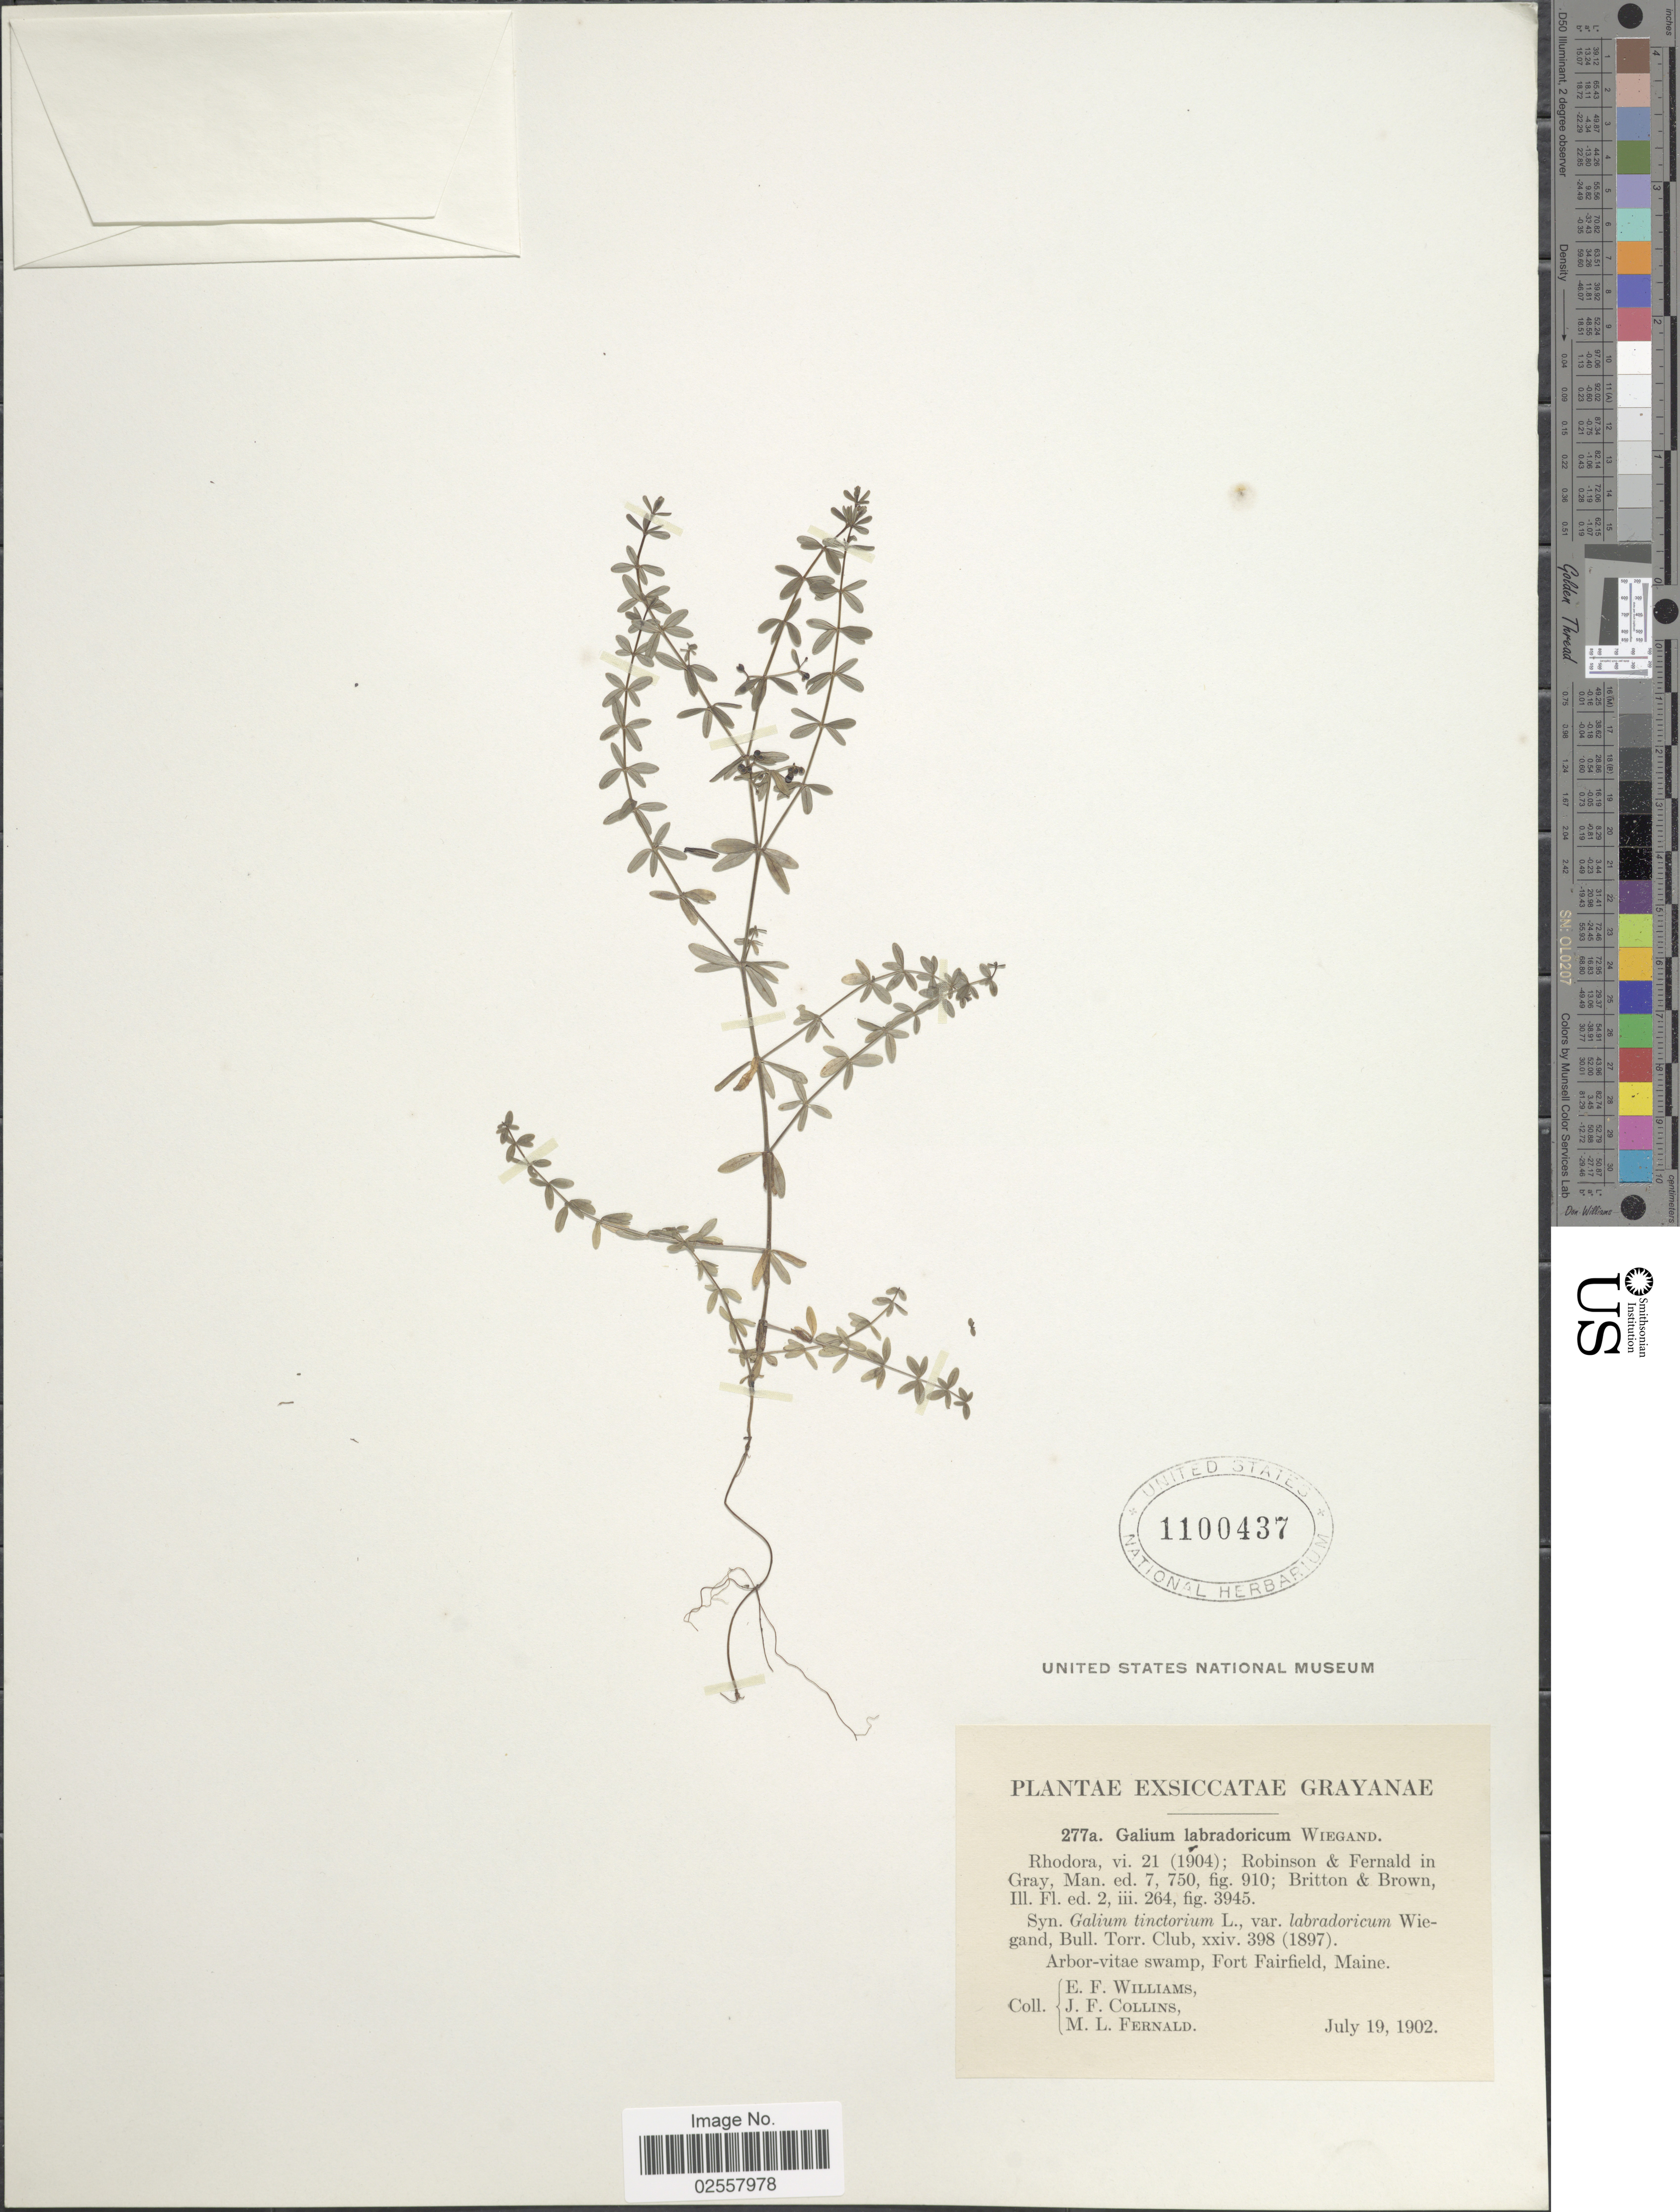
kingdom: Plantae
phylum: Tracheophyta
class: Magnoliopsida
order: Gentianales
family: Rubiaceae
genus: Galium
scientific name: Galium labradoricum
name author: (Wiegand) Wiegand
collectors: E. Williams, J. Collins & M. L. Fernald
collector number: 277a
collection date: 1902-07-19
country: United States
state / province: Maine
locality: Grayanae, Arbor-vitae swamp, Fort Fairfield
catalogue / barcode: US 1100437